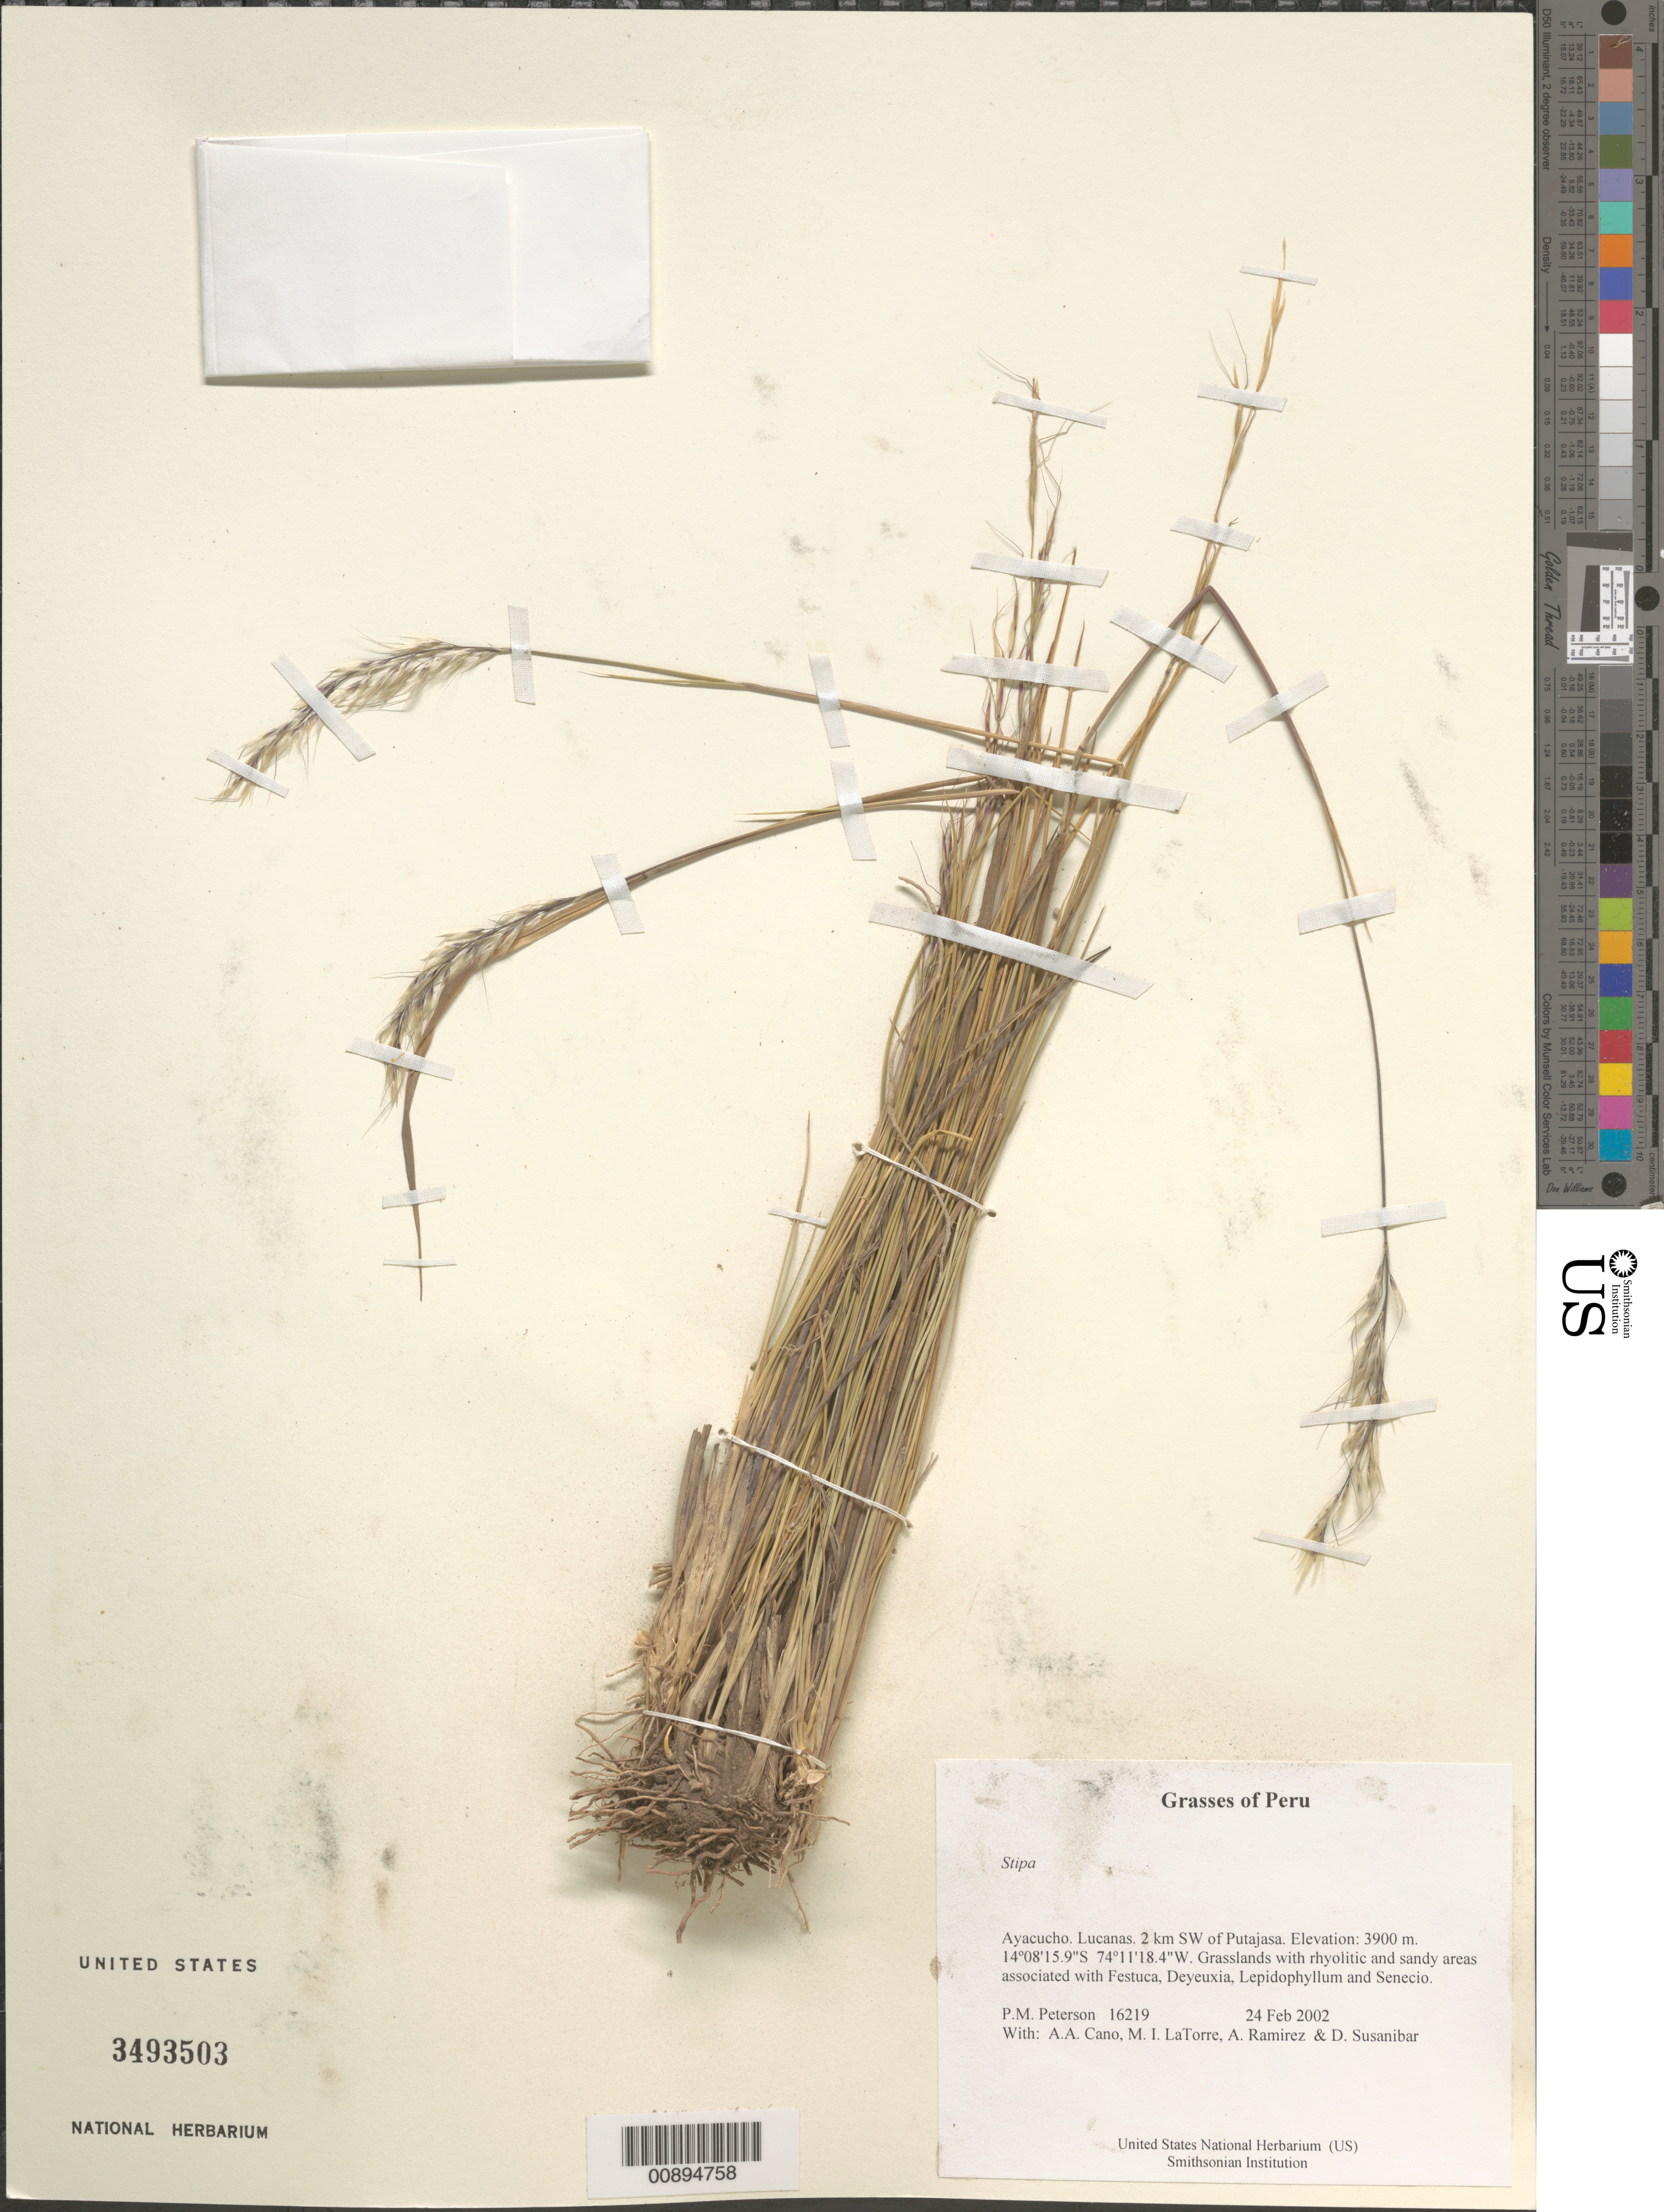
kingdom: Plantae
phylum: Tracheophyta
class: Liliopsida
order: Poales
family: Poaceae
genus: Nassella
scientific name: Nassella sp.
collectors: P. M. Peterson, A. Cano, M. I. La Torre, A. Ramírez & D. Susanibar Cruz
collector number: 16219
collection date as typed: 24 Feb 2002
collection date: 2002-02-24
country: Peru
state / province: Ayacucho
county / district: Lucanas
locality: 2 km SW of Putajasa.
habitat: Grasslands with rhyolitic and sandy areas associated with ~Festuca, Deyeuxia, Lepidophyllum and Senecio~.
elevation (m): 3900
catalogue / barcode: US 3493503